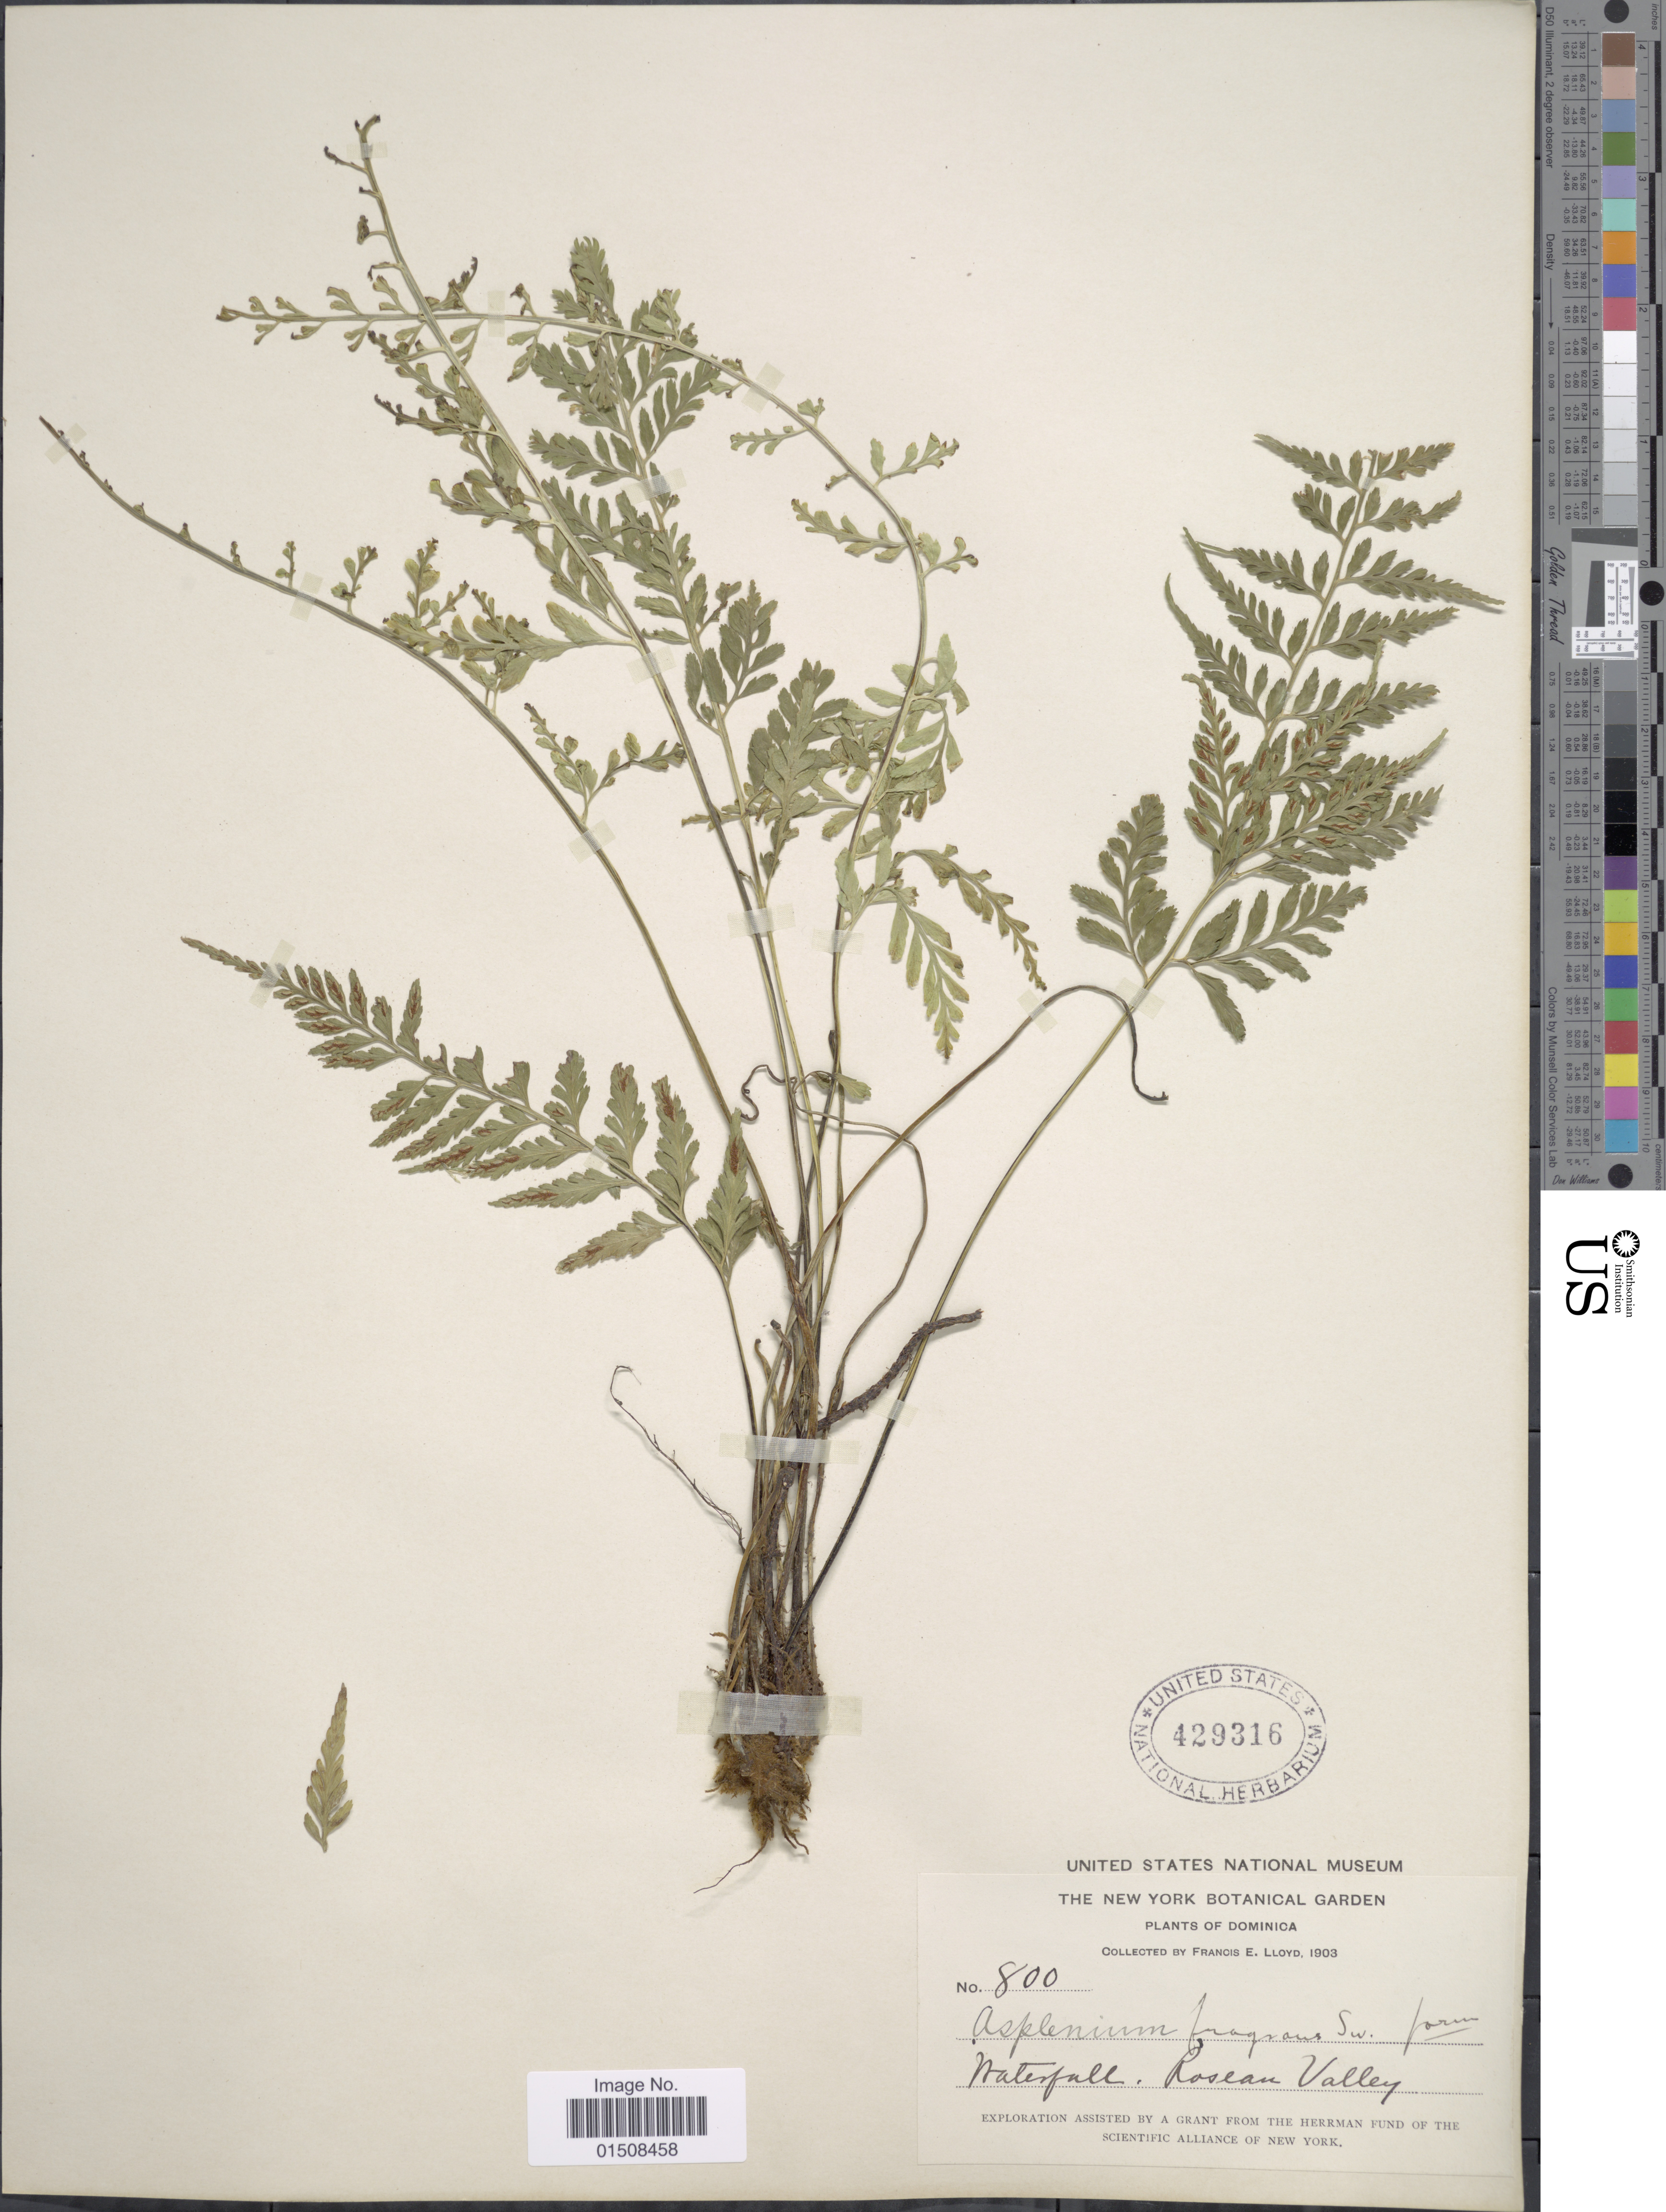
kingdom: Plantae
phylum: Tracheophyta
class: Polypodiopsida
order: Polypodiales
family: Aspleniaceae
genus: Asplenium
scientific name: Asplenium auritum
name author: Sw.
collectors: Lloyd, C. E.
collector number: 800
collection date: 1903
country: Dominica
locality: Waterfall, Roseau Valley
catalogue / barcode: US 429316